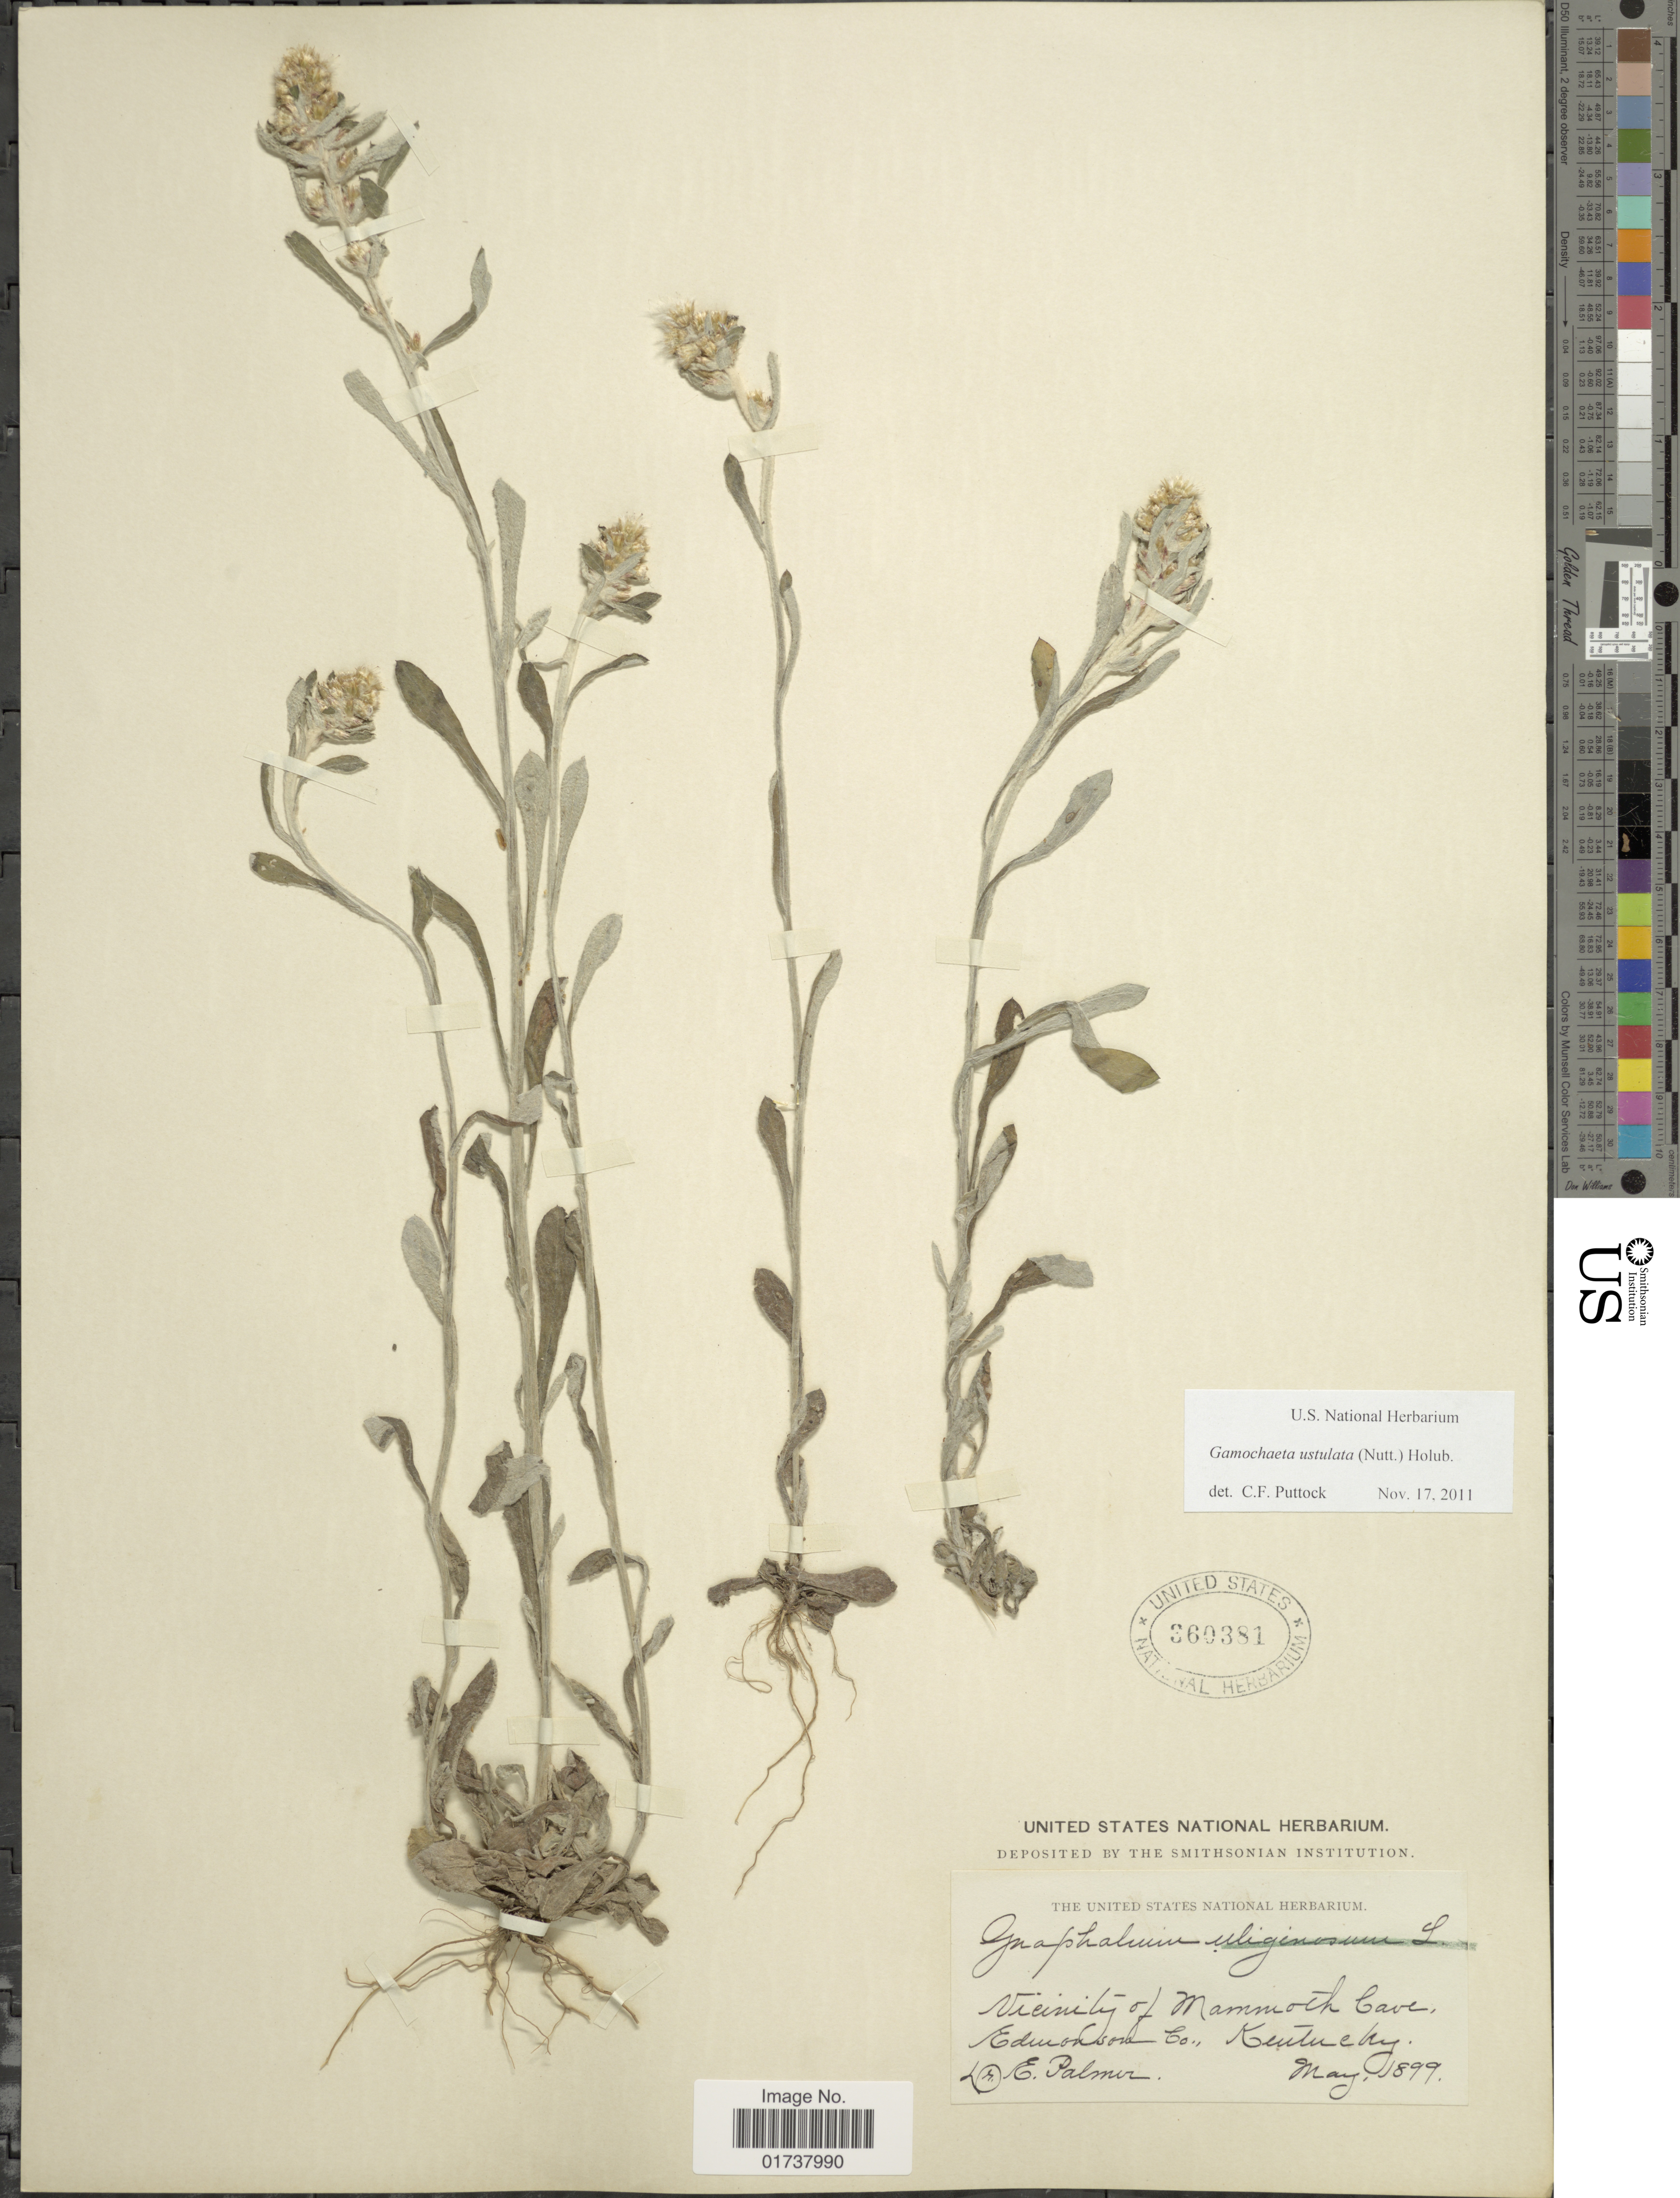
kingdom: Plantae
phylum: Tracheophyta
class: Magnoliopsida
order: Asterales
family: Asteraceae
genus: Gamochaeta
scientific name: Gamochaeta purpurea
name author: (L.) Cabrera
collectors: E. Palmer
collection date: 1899-05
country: United States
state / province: Kentucky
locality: Vicinity of Mammoth Cave, Edmonson Co.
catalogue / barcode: US 360381